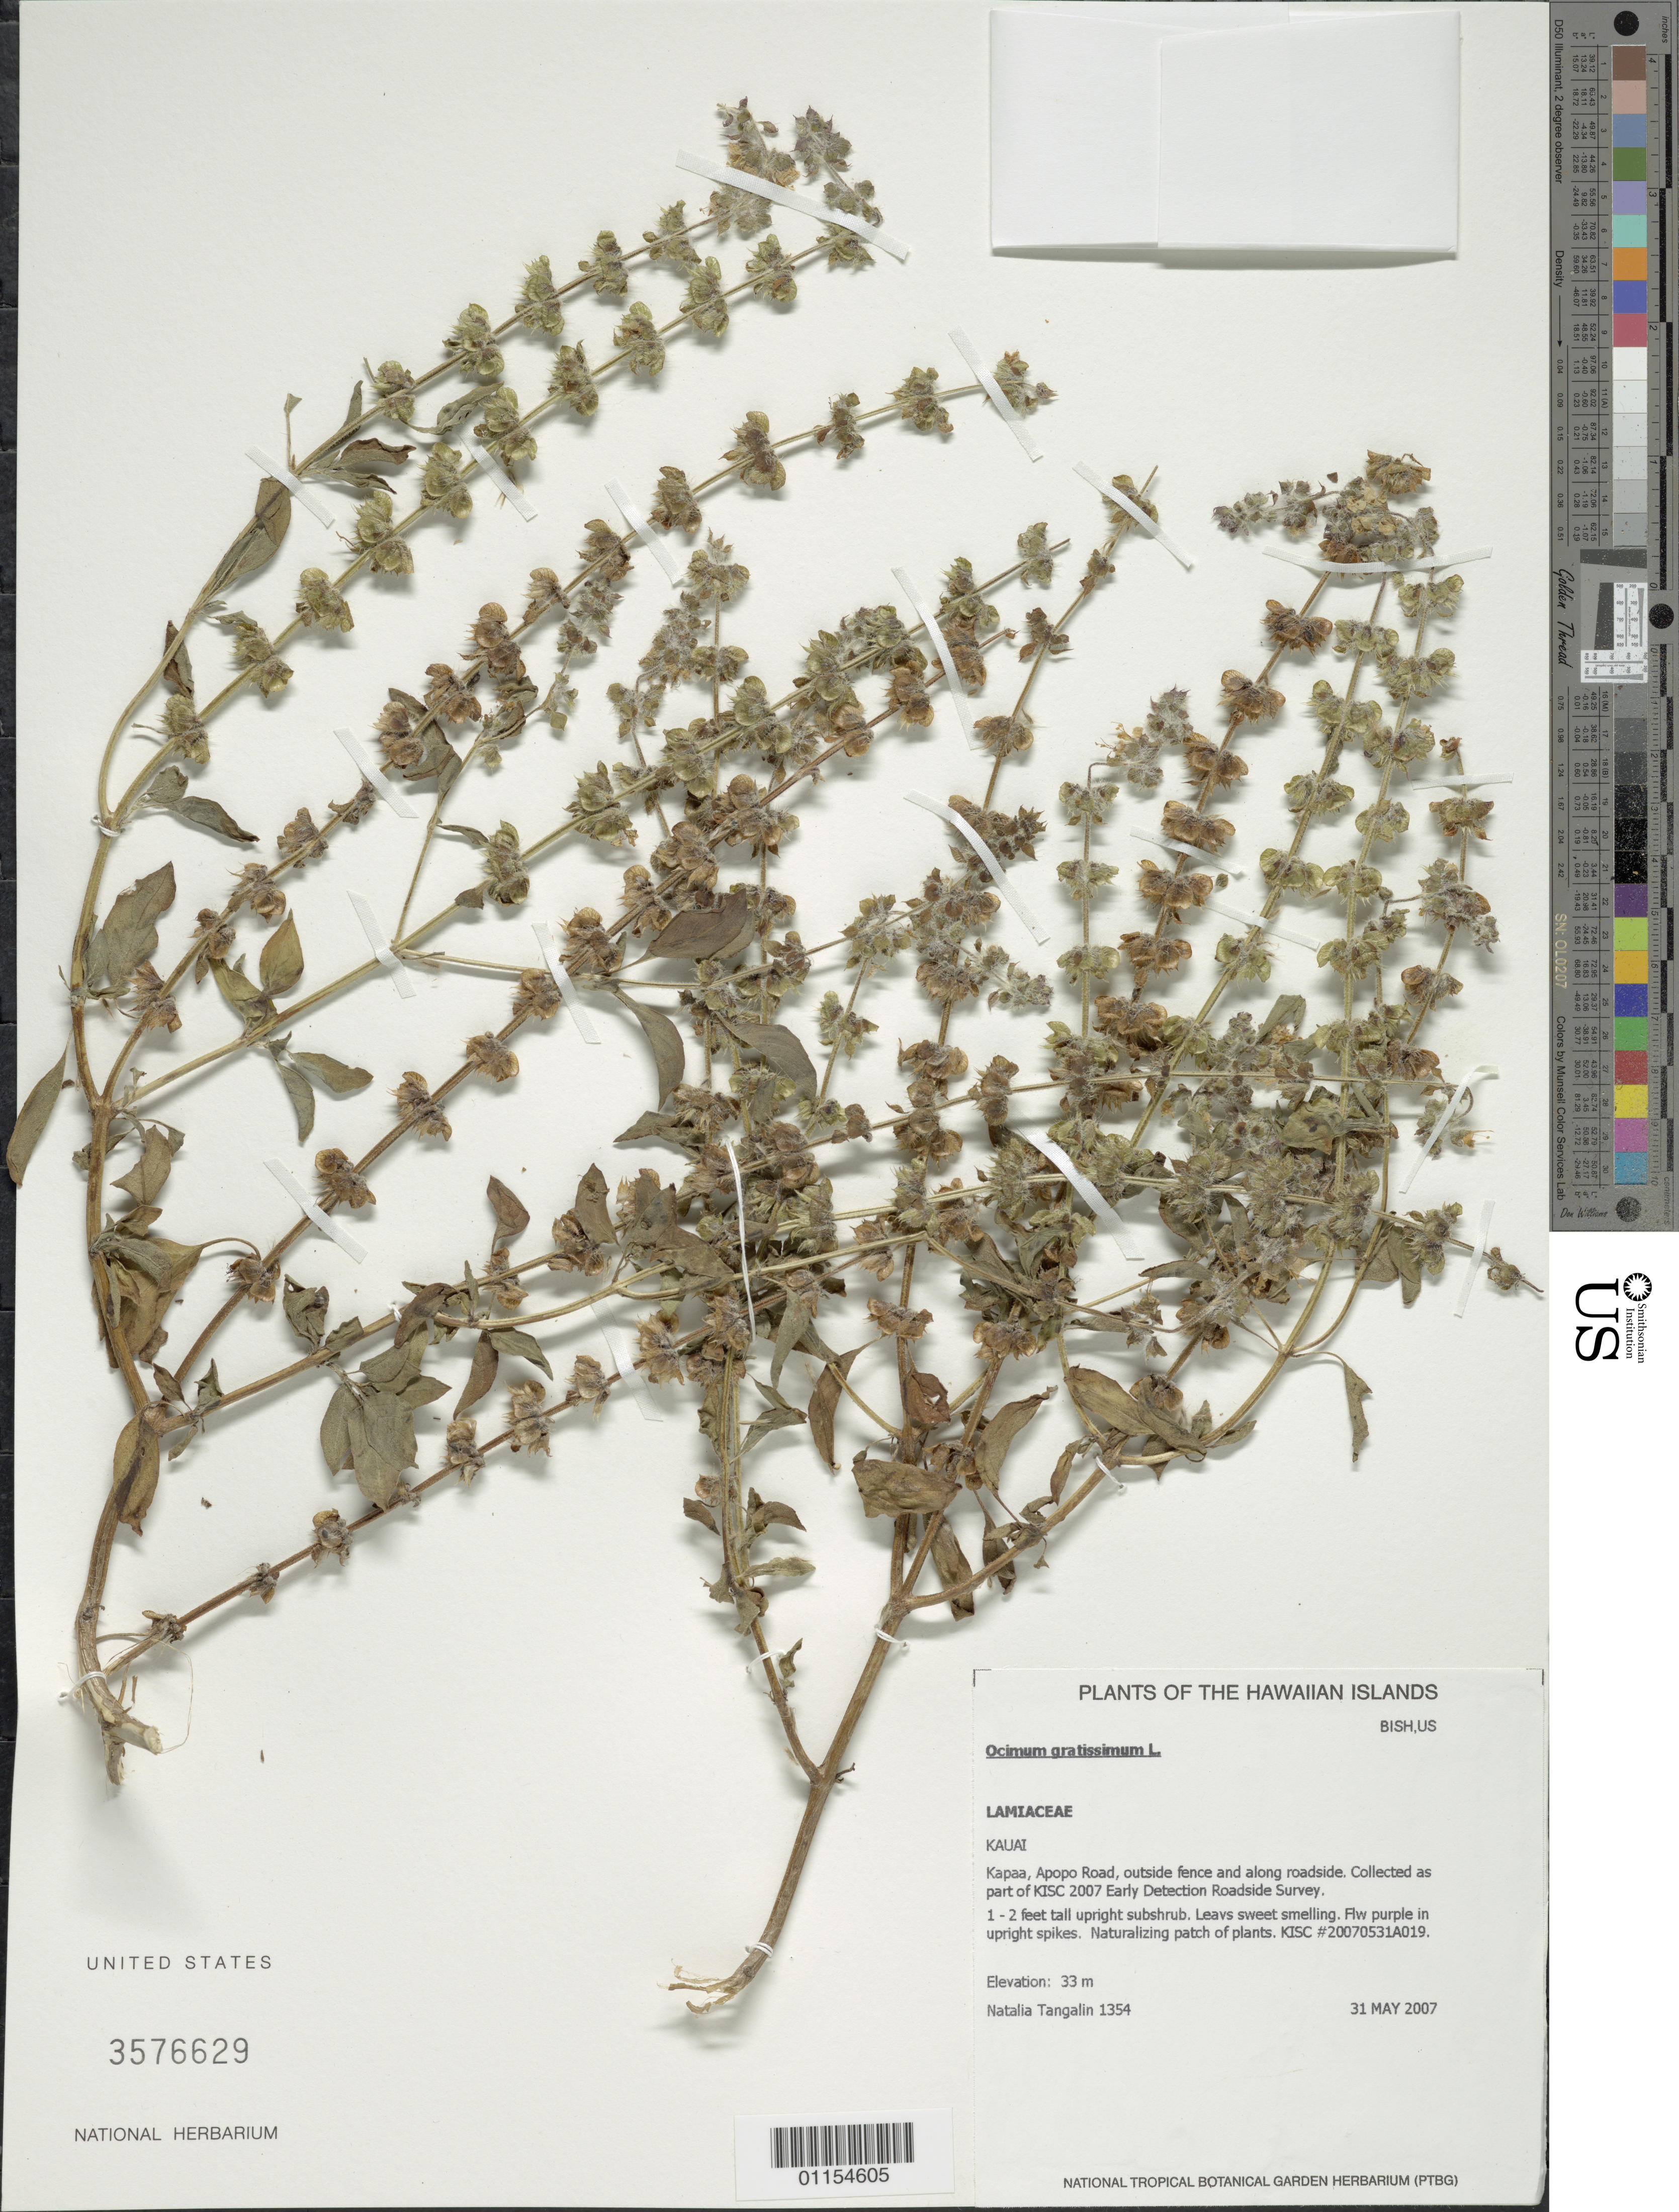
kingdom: Plantae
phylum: Tracheophyta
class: Magnoliopsida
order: Lamiales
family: Lamiaceae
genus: Ocimum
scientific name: Ocimum gratissimum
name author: L.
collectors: N. Tangalin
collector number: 1354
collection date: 2007-05-31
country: United States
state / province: Hawaii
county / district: Kaui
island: Kaua'i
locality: Kapa'a, Apopo Road, outside fence and alongside roadside.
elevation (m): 33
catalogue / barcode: US 3576629